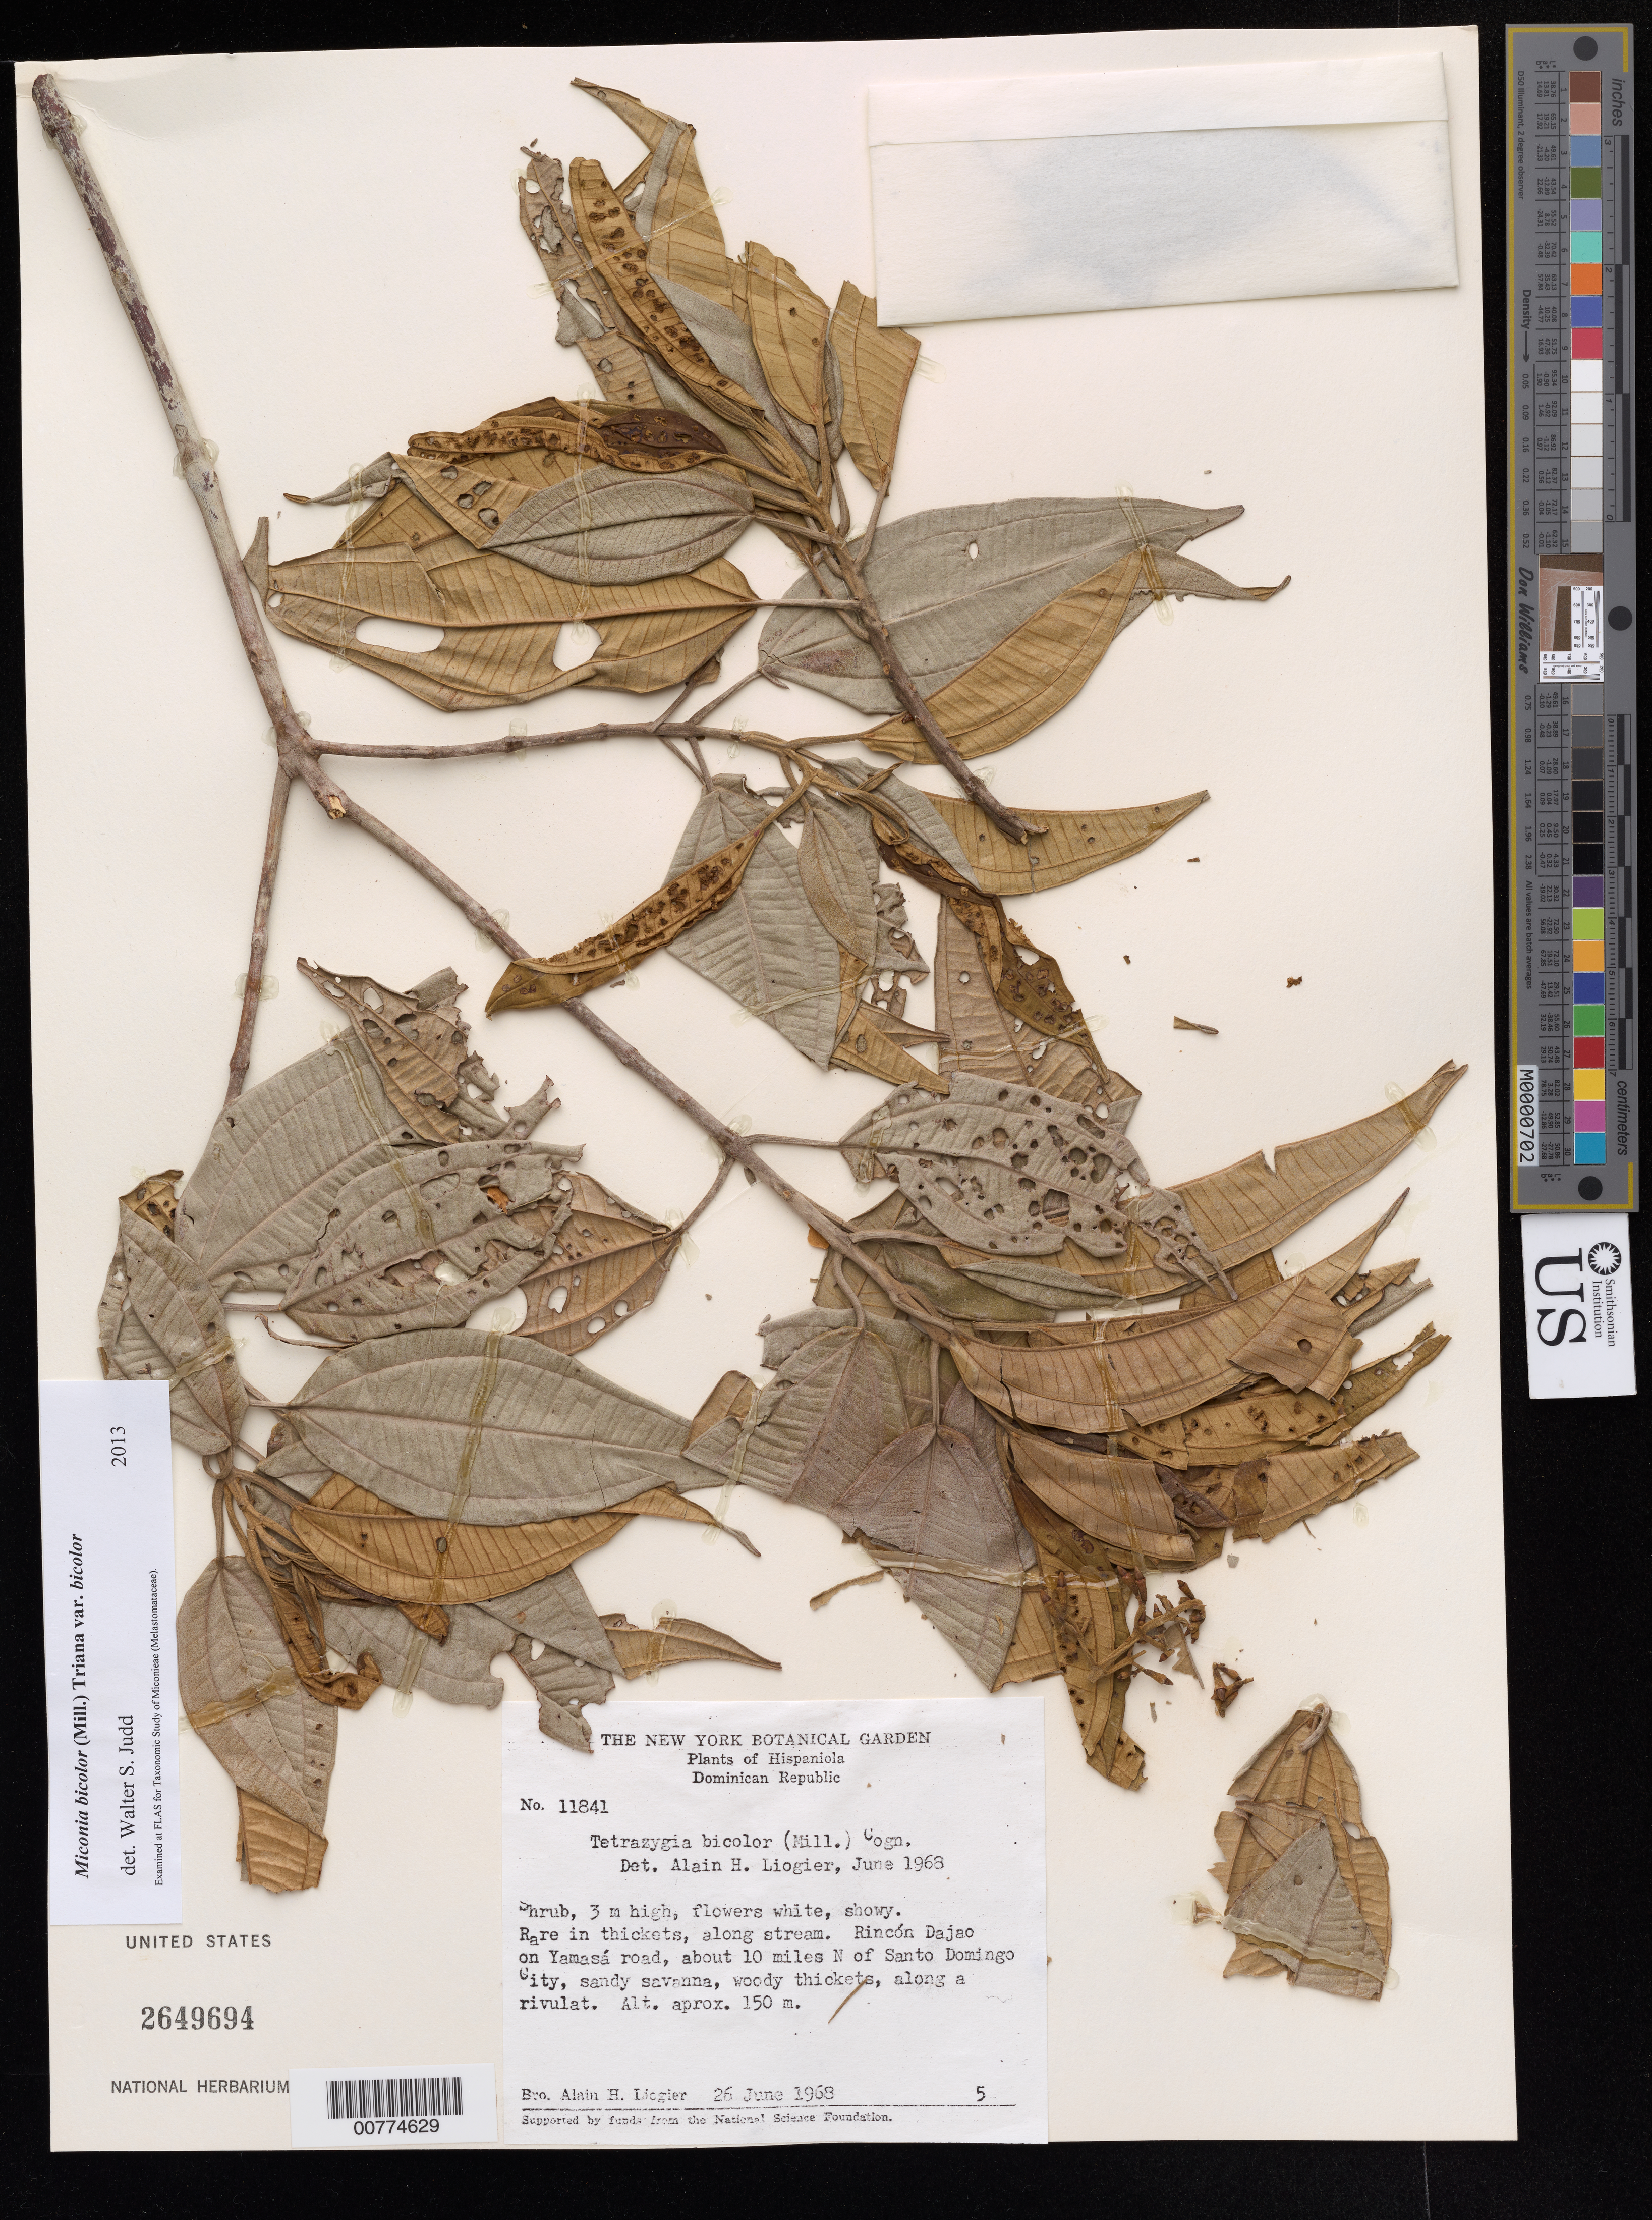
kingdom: Plantae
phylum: Tracheophyta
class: Magnoliopsida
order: Myrtales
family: Melastomataceae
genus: Miconia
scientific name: Miconia bicolor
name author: (Mill.) Triana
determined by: Judd, Walter S.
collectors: A. H. Liogier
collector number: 11841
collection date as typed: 26 Jun 1968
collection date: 1968-06-26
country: Dominican Republic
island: Hispaniola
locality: Rincón Dajao on Yamasá road, about 10 miles N of Santo Domingo City.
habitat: Sandy savanna, woody thickets, along a rivulat.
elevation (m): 150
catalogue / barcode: US 2649694